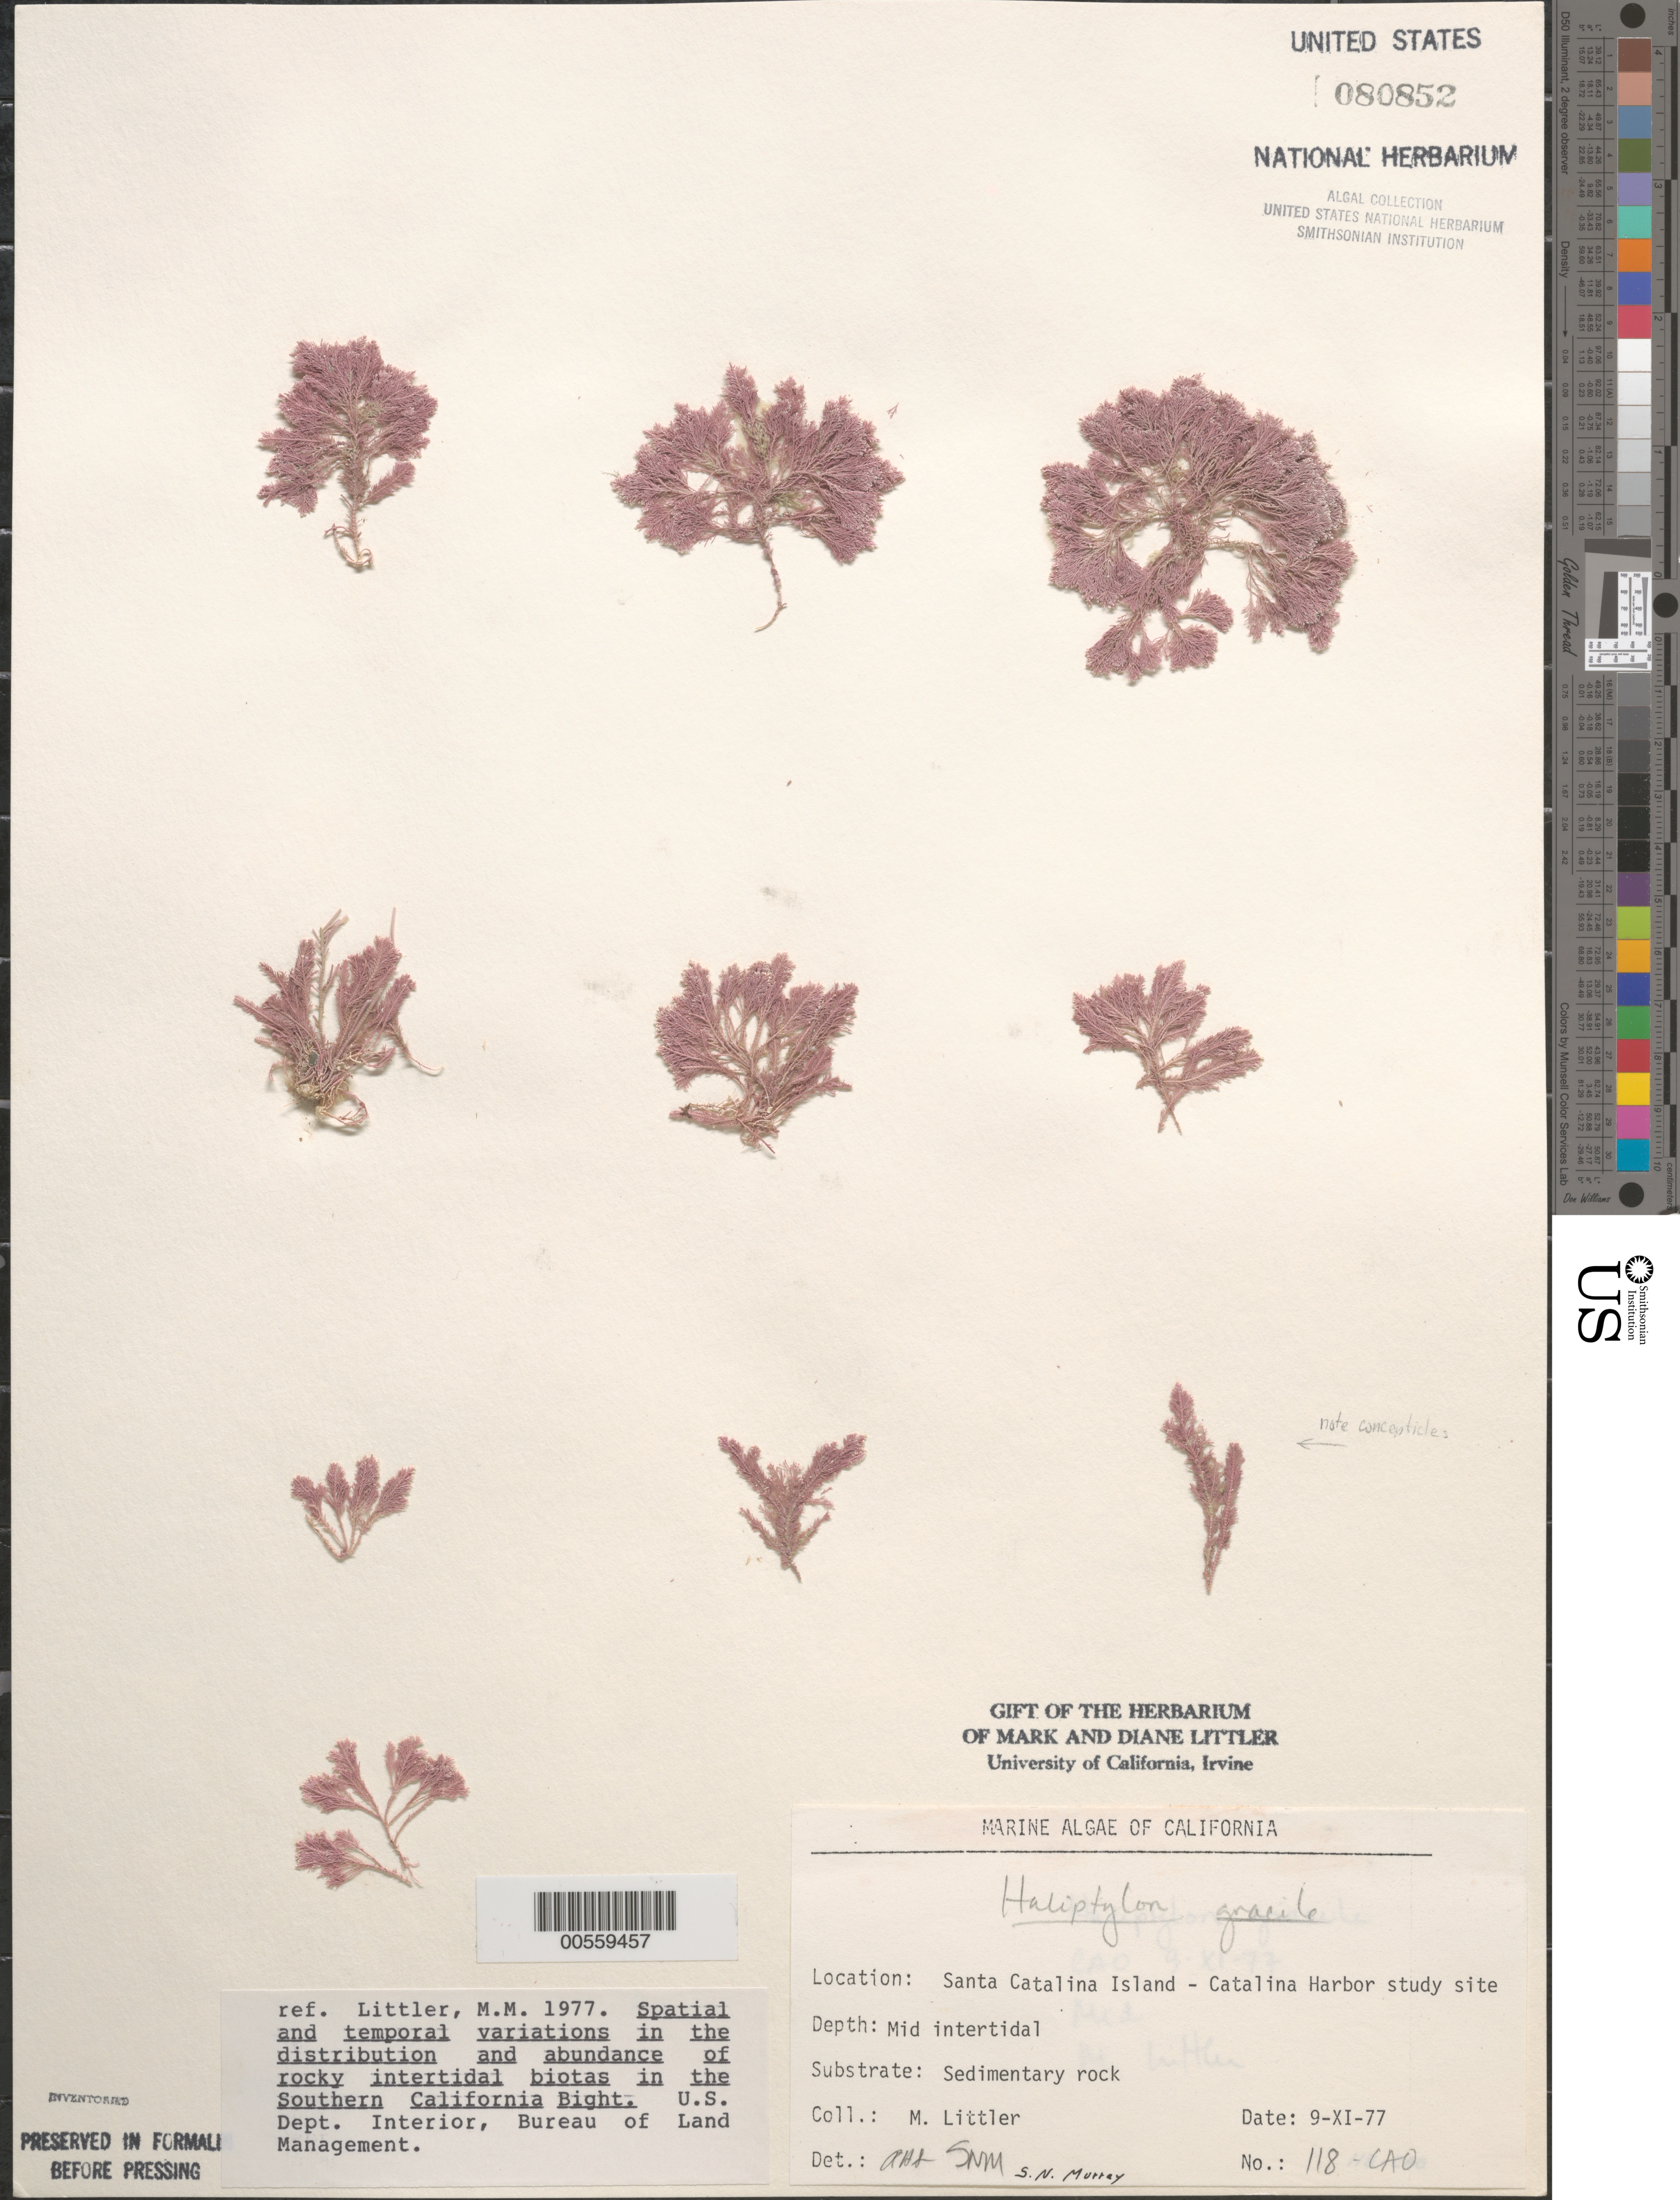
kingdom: Plantae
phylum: Rhodophyta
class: Florideophyceae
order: Corallinales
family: Corallinaceae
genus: Jania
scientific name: Jania rosea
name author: (Lam.) Decne.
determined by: Algae name updating Project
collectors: M. M. Littler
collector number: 118-cao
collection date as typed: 09 Nov 1977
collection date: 1977-11-09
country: United States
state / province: California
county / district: Los Angeles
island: Santa Catalina Island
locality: West side of Catalina Harbor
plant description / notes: BLM-SOCALBIGHT Rocky Intertidal Survey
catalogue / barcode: US 80852